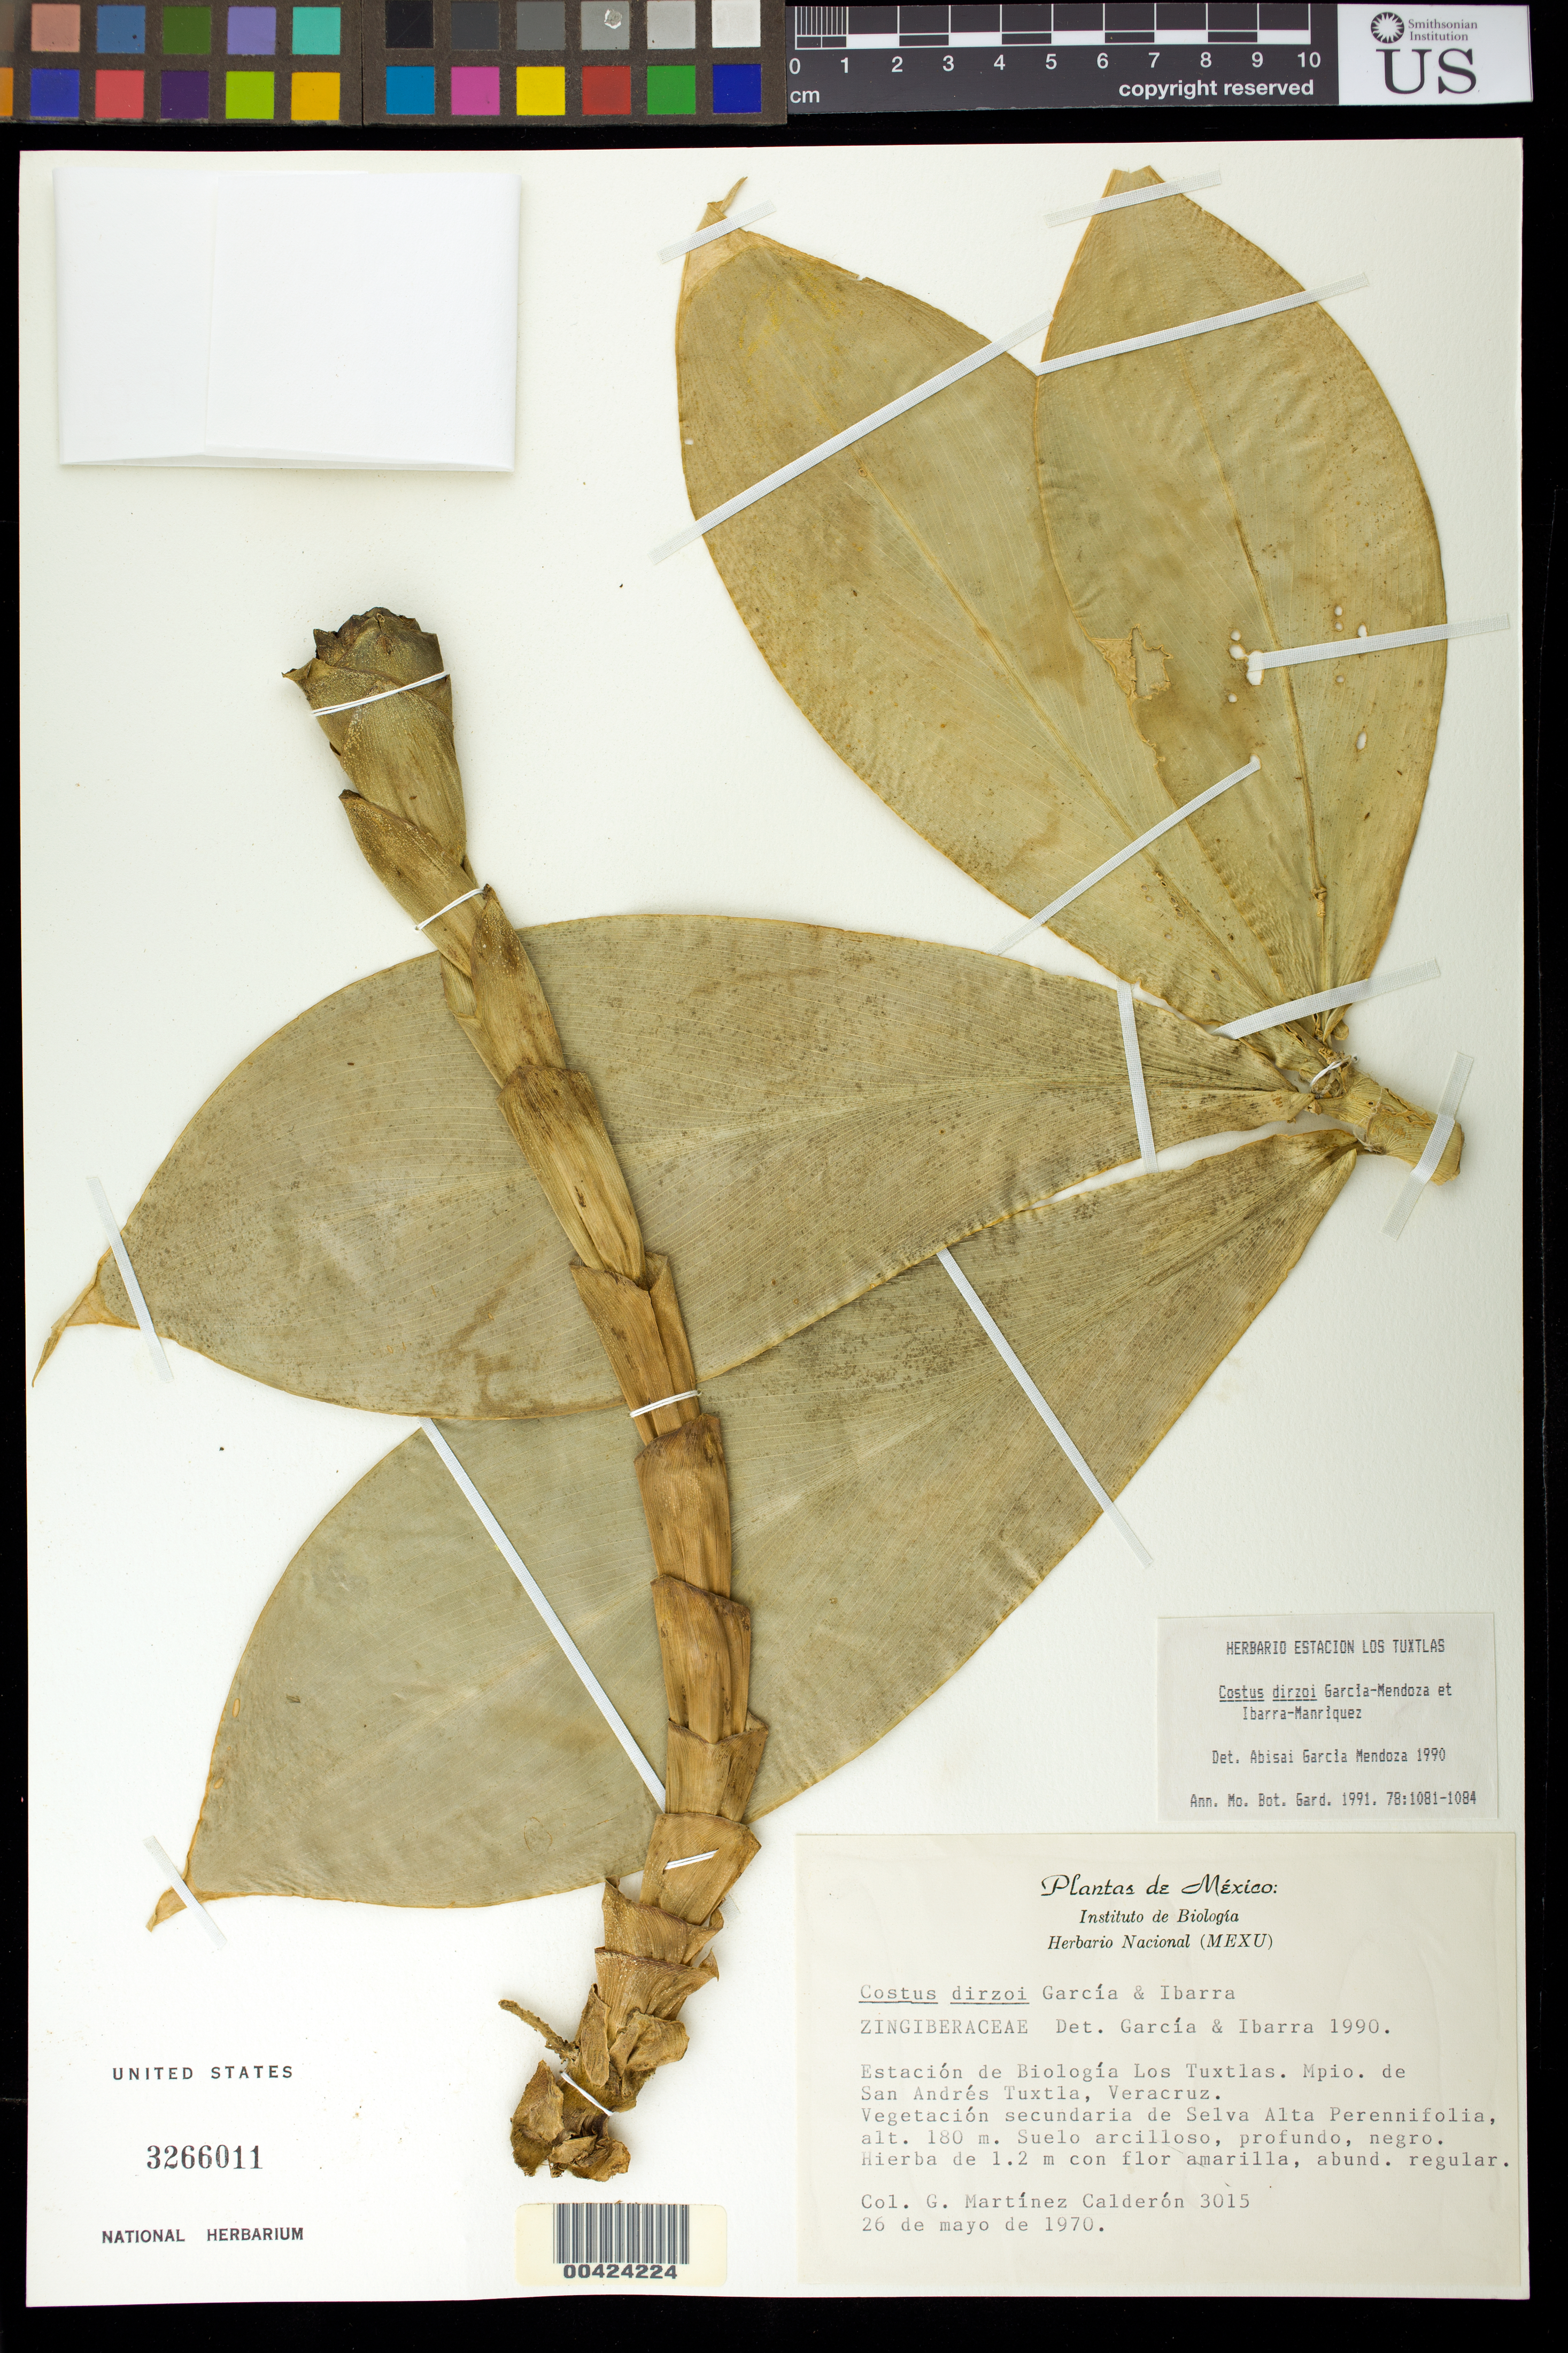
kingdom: Plantae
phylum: Tracheophyta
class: Liliopsida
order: Zingiberales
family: Costaceae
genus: Costus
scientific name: Costus dirzoi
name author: García-Mend. & Ibarra-Manr.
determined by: García-Mendoza, A.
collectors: G. Martínez Calderón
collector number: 3015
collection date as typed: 26 May 1970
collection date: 1970-05-26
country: Mexico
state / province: Veracruz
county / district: San Andrés Tuxtla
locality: Estacion de biologia los tuxtkas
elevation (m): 180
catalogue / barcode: US 3266011